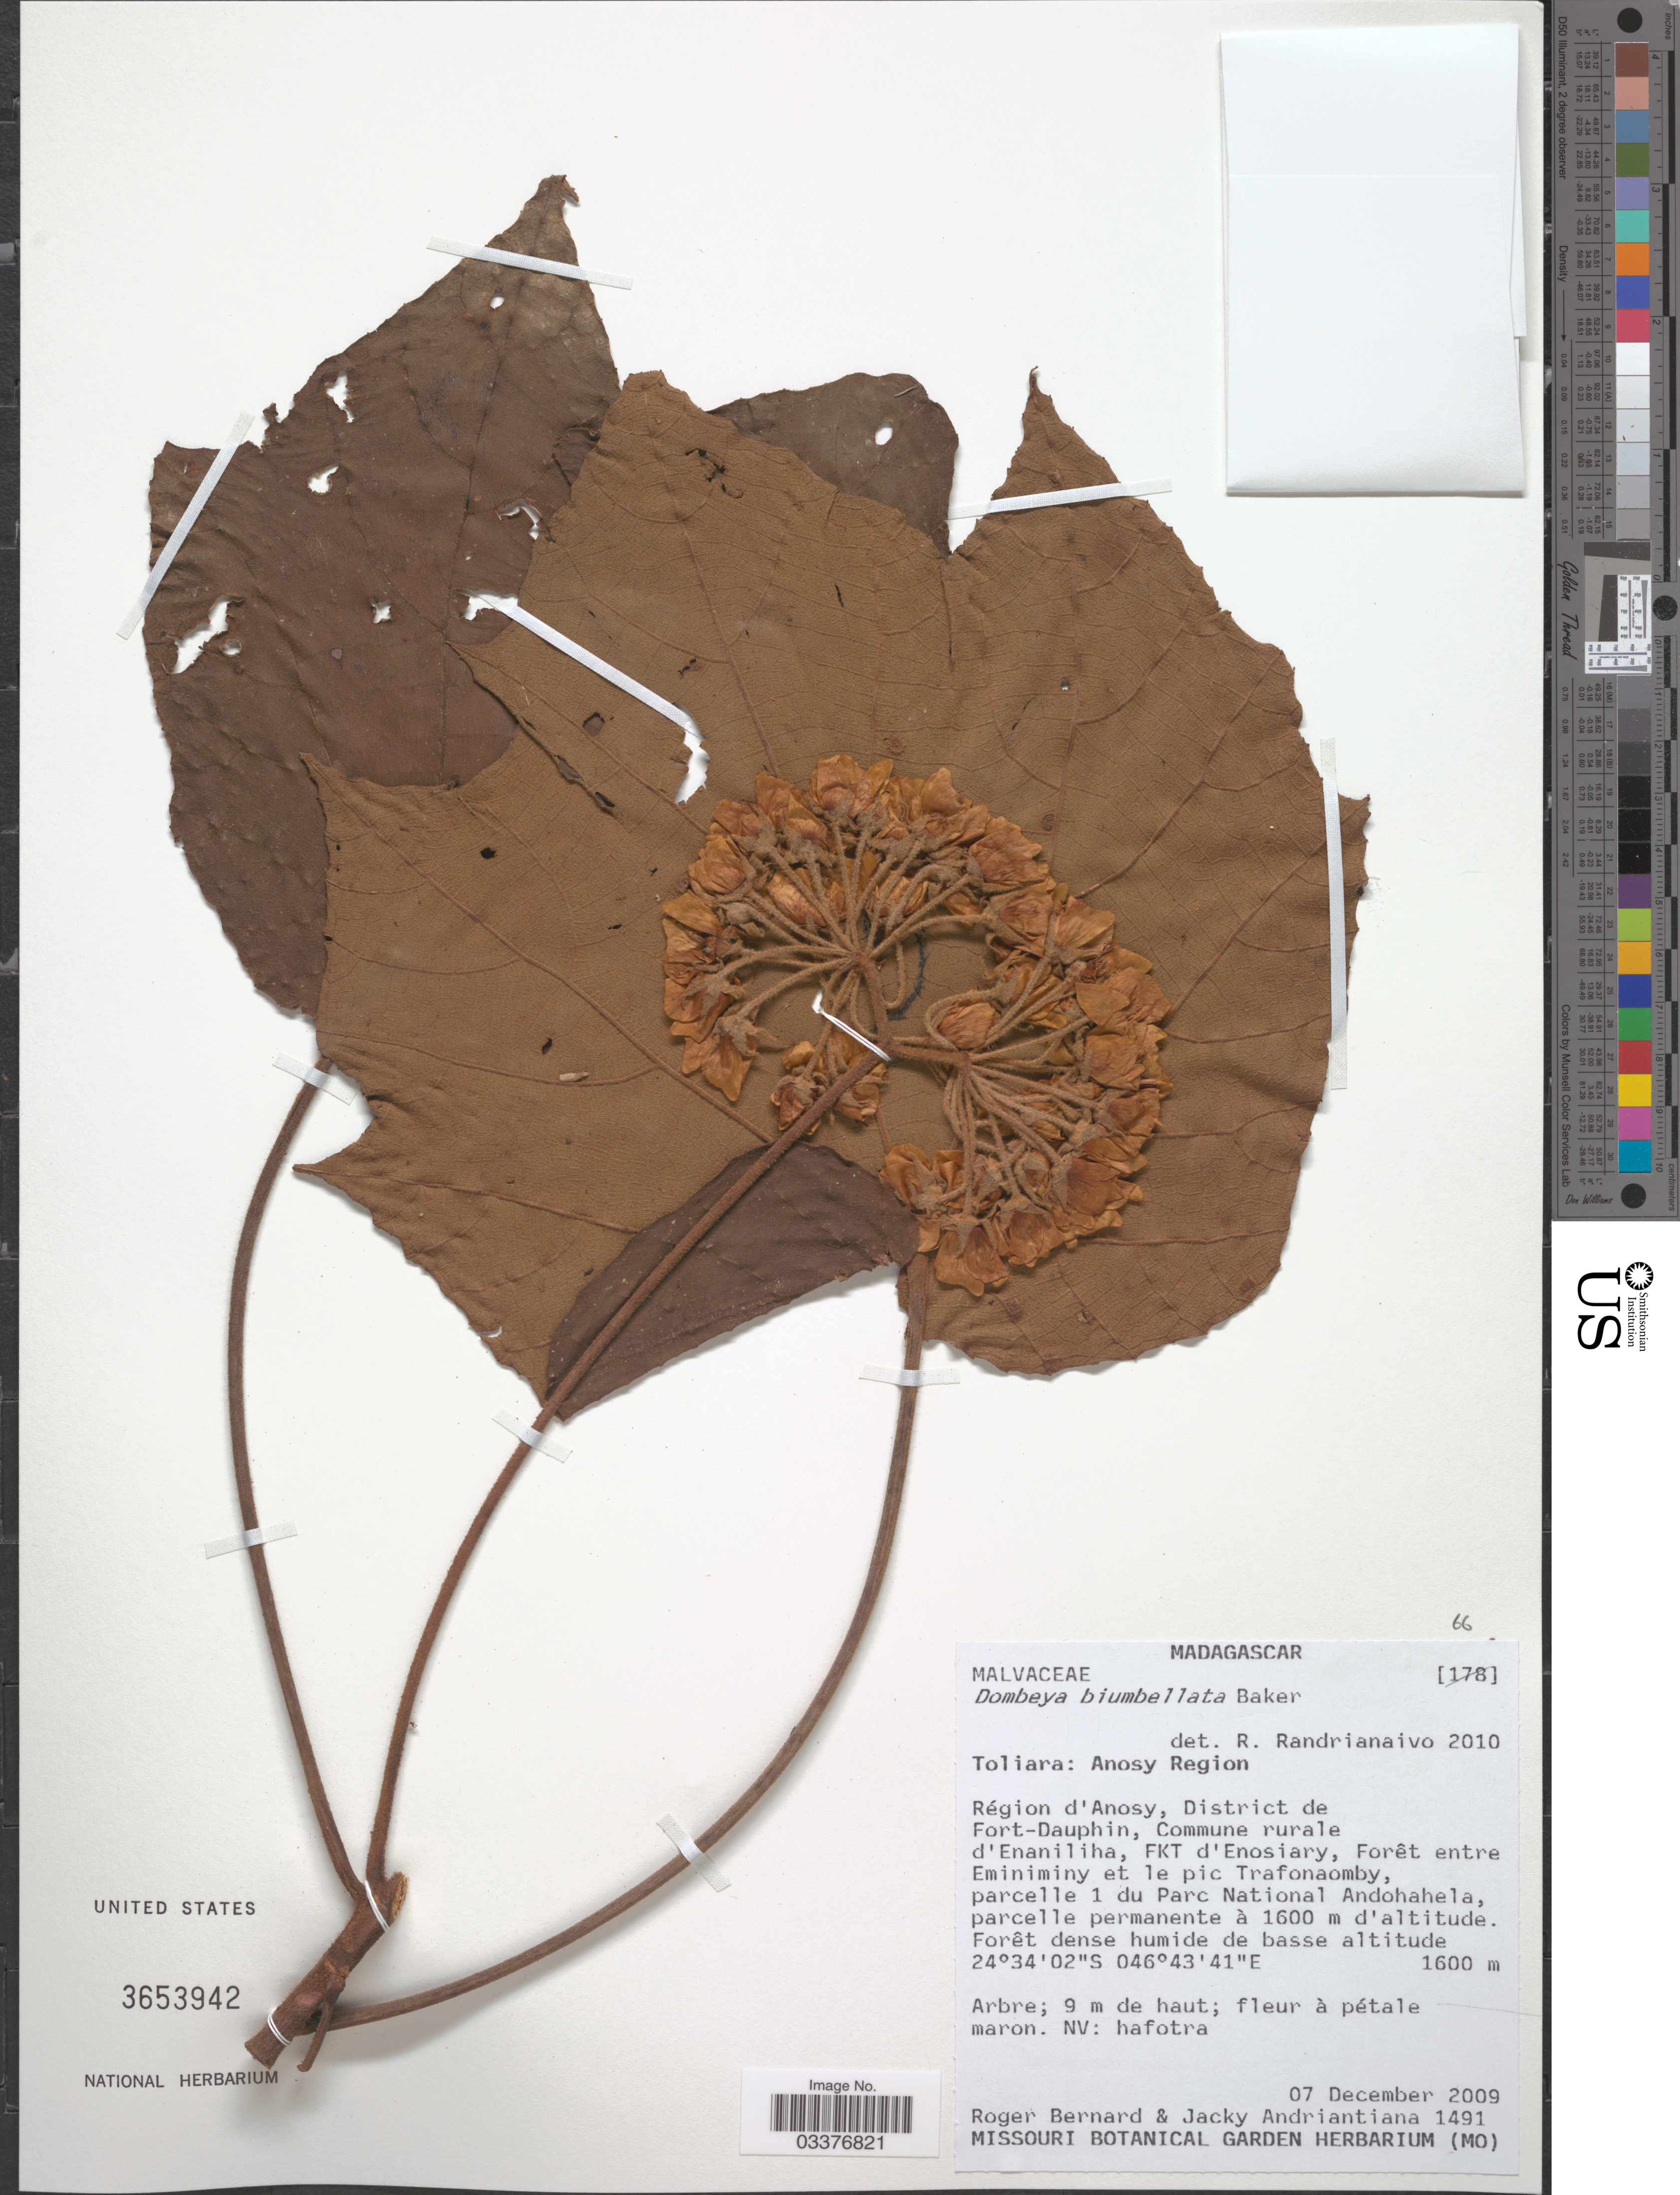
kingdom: Plantae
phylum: Tracheophyta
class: Magnoliopsida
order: Malvales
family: Malvaceae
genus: Dombeya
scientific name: Dombeya biumbellata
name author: Baker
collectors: R. Bernard & J. Andriantiana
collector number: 1491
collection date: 2009-12-07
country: Madagascar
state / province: Anosy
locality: Anosy Region. Région d'Anosy, District de Fort-Dauphin, Commune rurale d' Enaniliha, FKT d' Enosiary, Forêt entre Eminiminy et le pic Trafonaomby, parcelle 1 du Parc National Andohahela.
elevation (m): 1600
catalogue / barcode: US 3653942